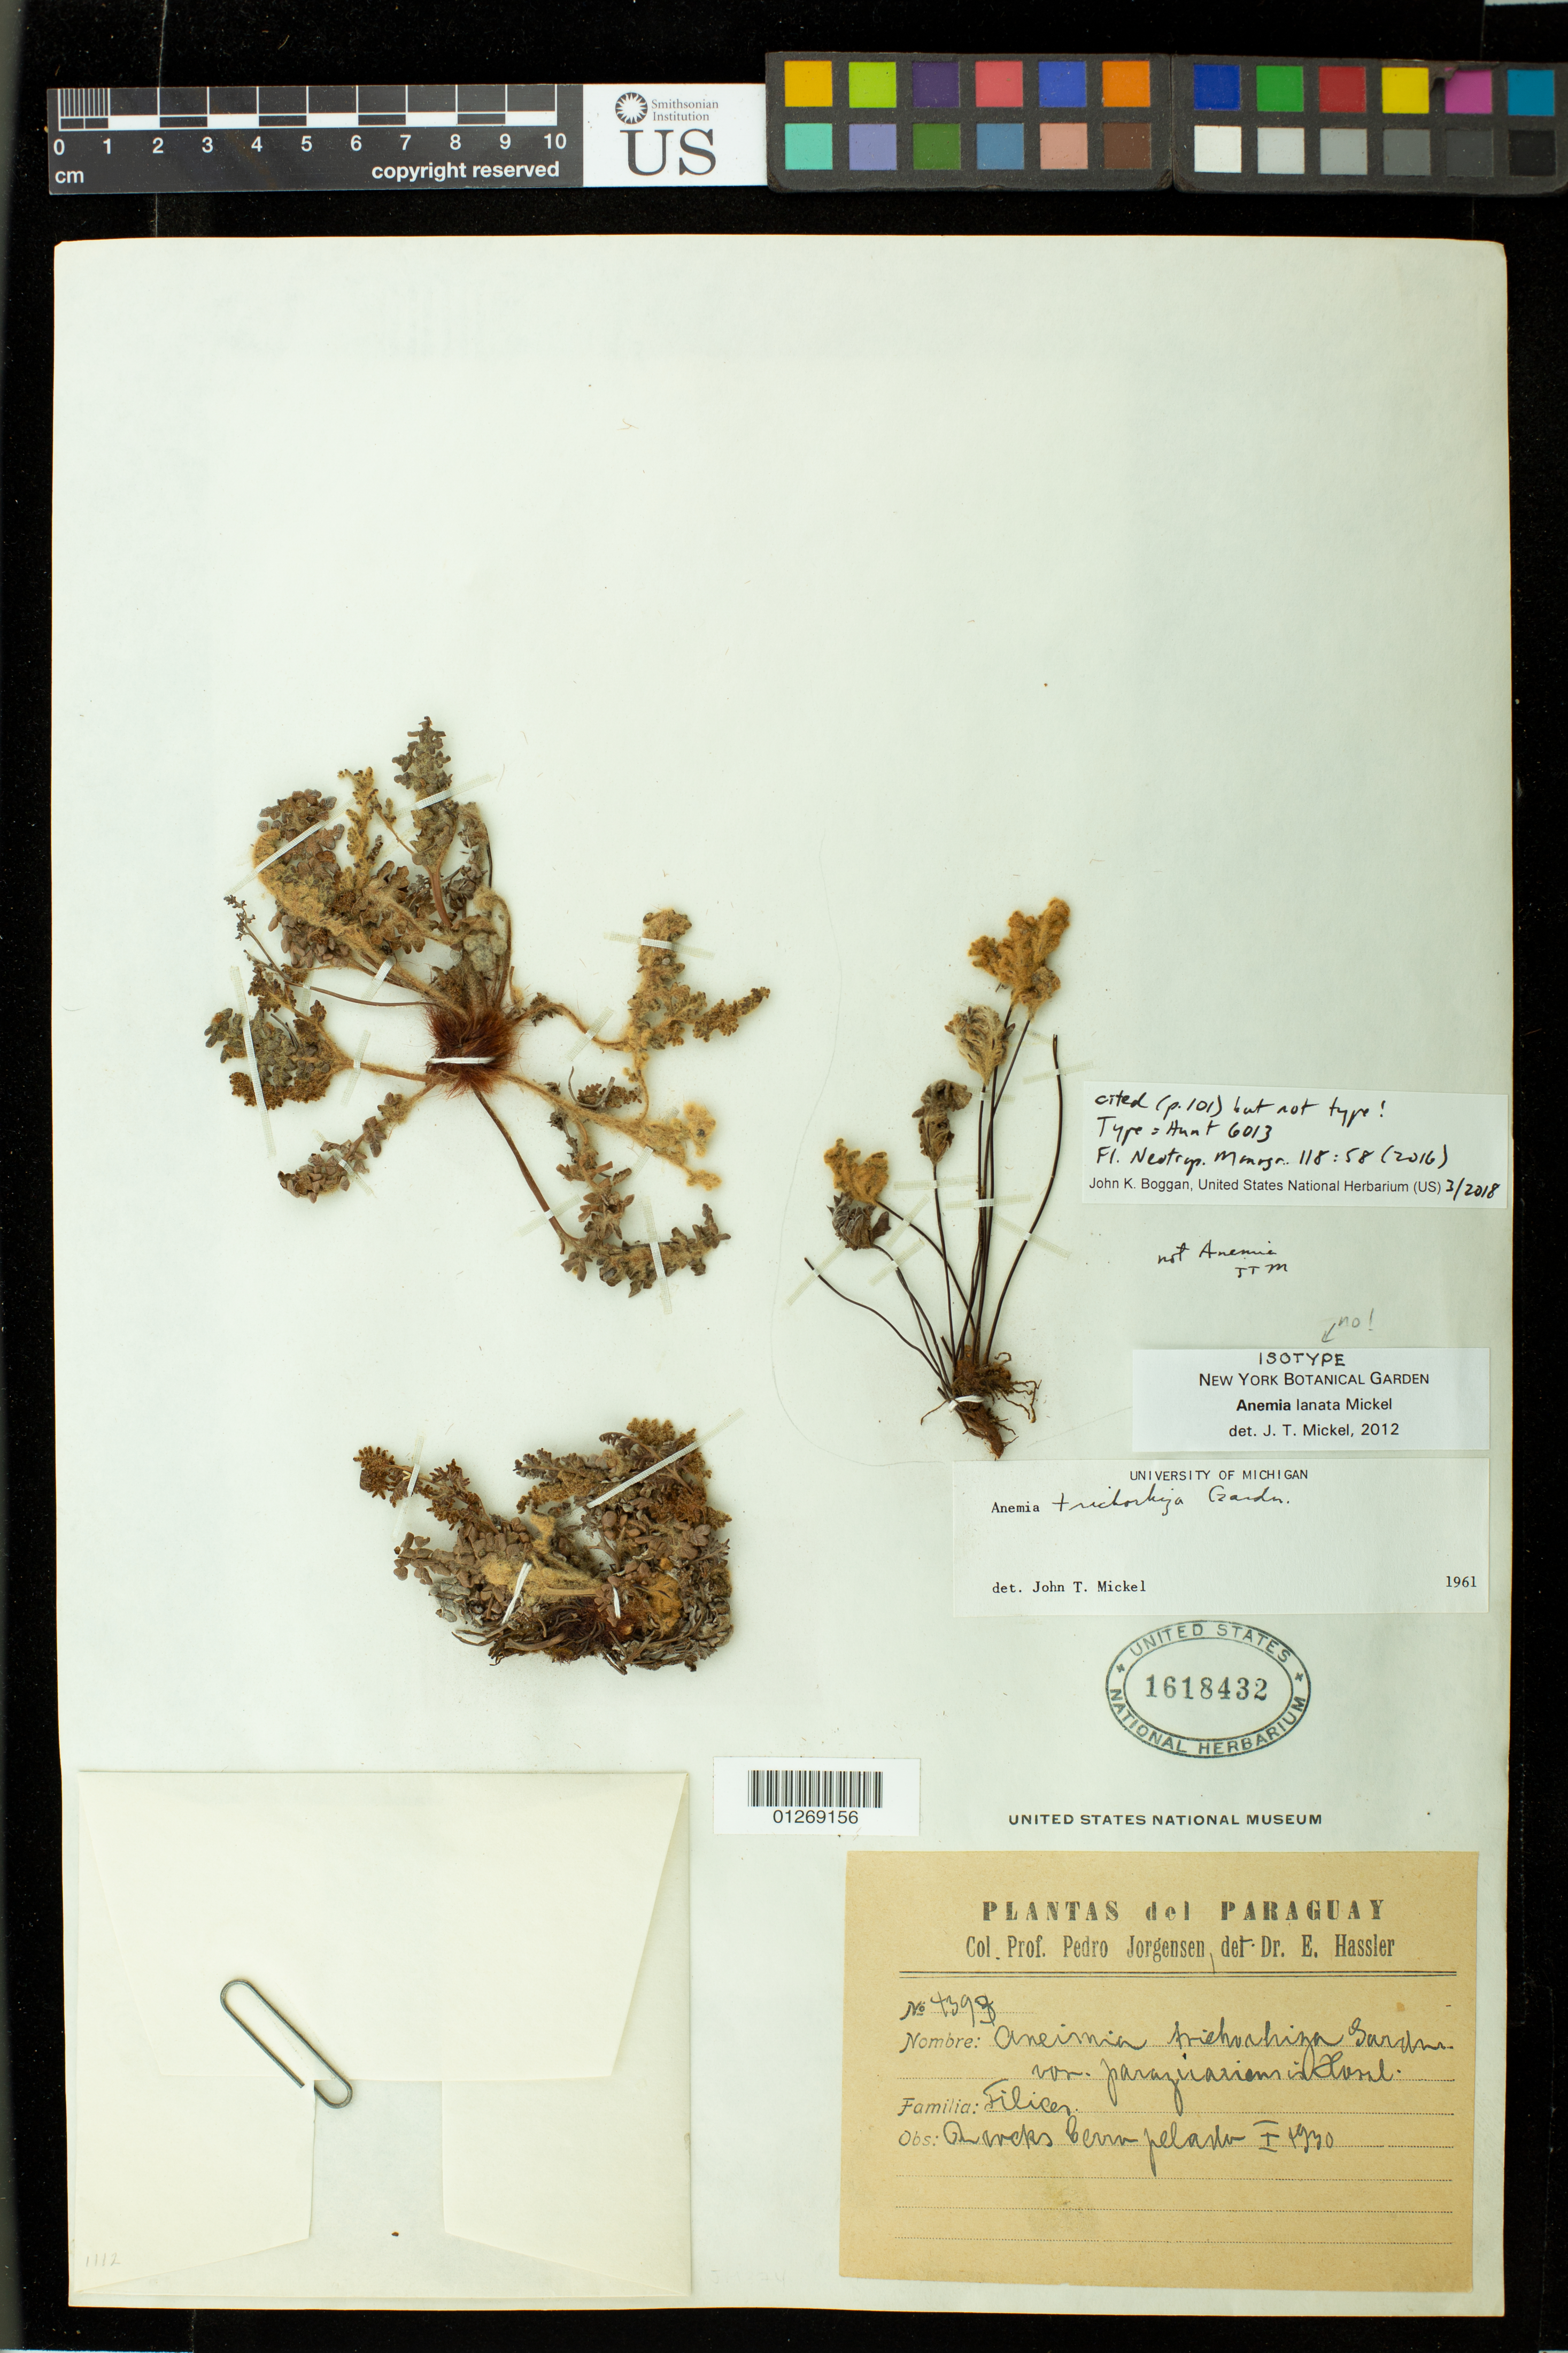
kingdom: Plantae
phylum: Tracheophyta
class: Polypodiopsida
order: Schizaeales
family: Anemiaceae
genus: Anemia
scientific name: Anemia lanata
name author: Mickel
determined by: Mickel, J. T., (NY), New York Botanical Garden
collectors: P. Jorgensen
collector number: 4393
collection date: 1930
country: Paraguay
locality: Cerra Pelada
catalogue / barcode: US 1618432